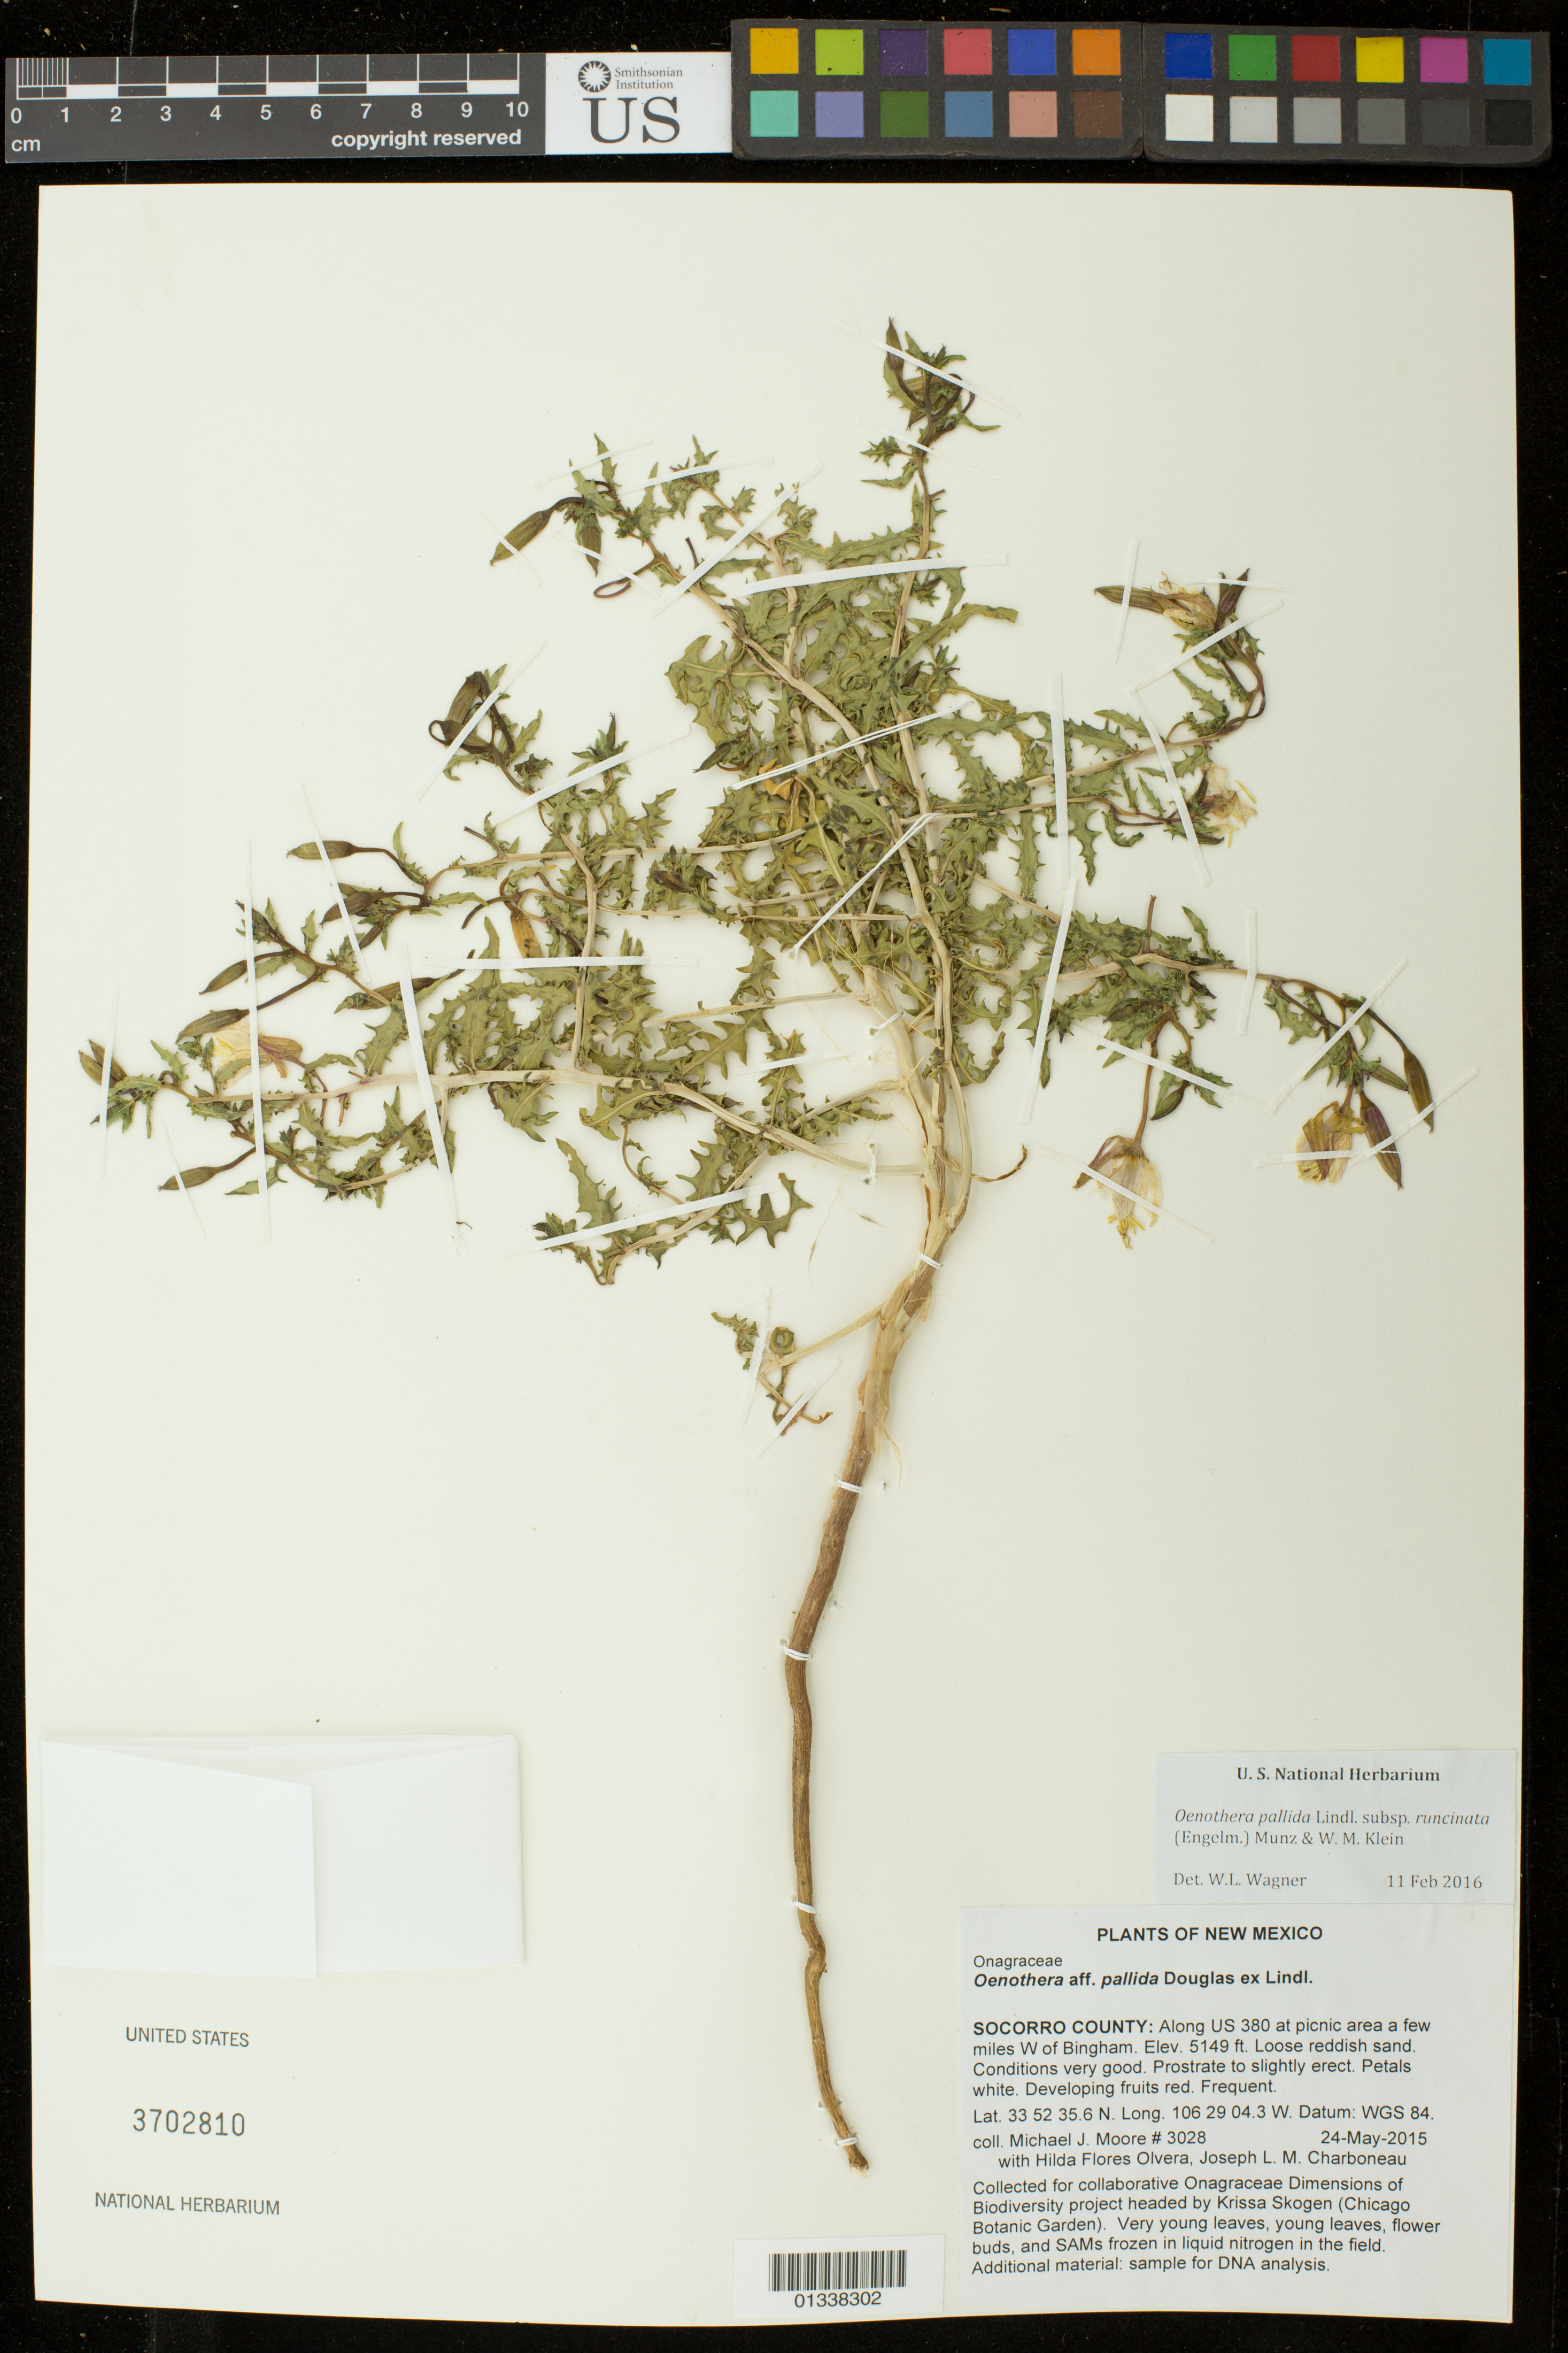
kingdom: Plantae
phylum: Tracheophyta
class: Magnoliopsida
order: Myrtales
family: Onagraceae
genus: Oenothera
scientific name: Oenothera pallida subsp. runcinata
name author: (Engelm.) Munz & W.M. Klein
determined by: Wagner, W. L., (BOT), Smithsonian Institution - National Museum of Natural History (UNITED STATES)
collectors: M. J. Moore, H. Flores Olvera & J. L. M. Charboneau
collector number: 3028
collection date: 2015-05-24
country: United States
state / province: New Mexico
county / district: Socorro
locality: Along US 380 at picnic area a few miles W of Bingham.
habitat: Loose reddish sand. Conditions very good.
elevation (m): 1569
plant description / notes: Collected for collaborative Onagraceae Dimensions of Biodiversity project headed by Krissa Skogen (Chicago Botanic Garden). Very young leaves, young leaves, flower buds, and SAMs frozen in liquid nitrogen in the field.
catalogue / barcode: US 3702810